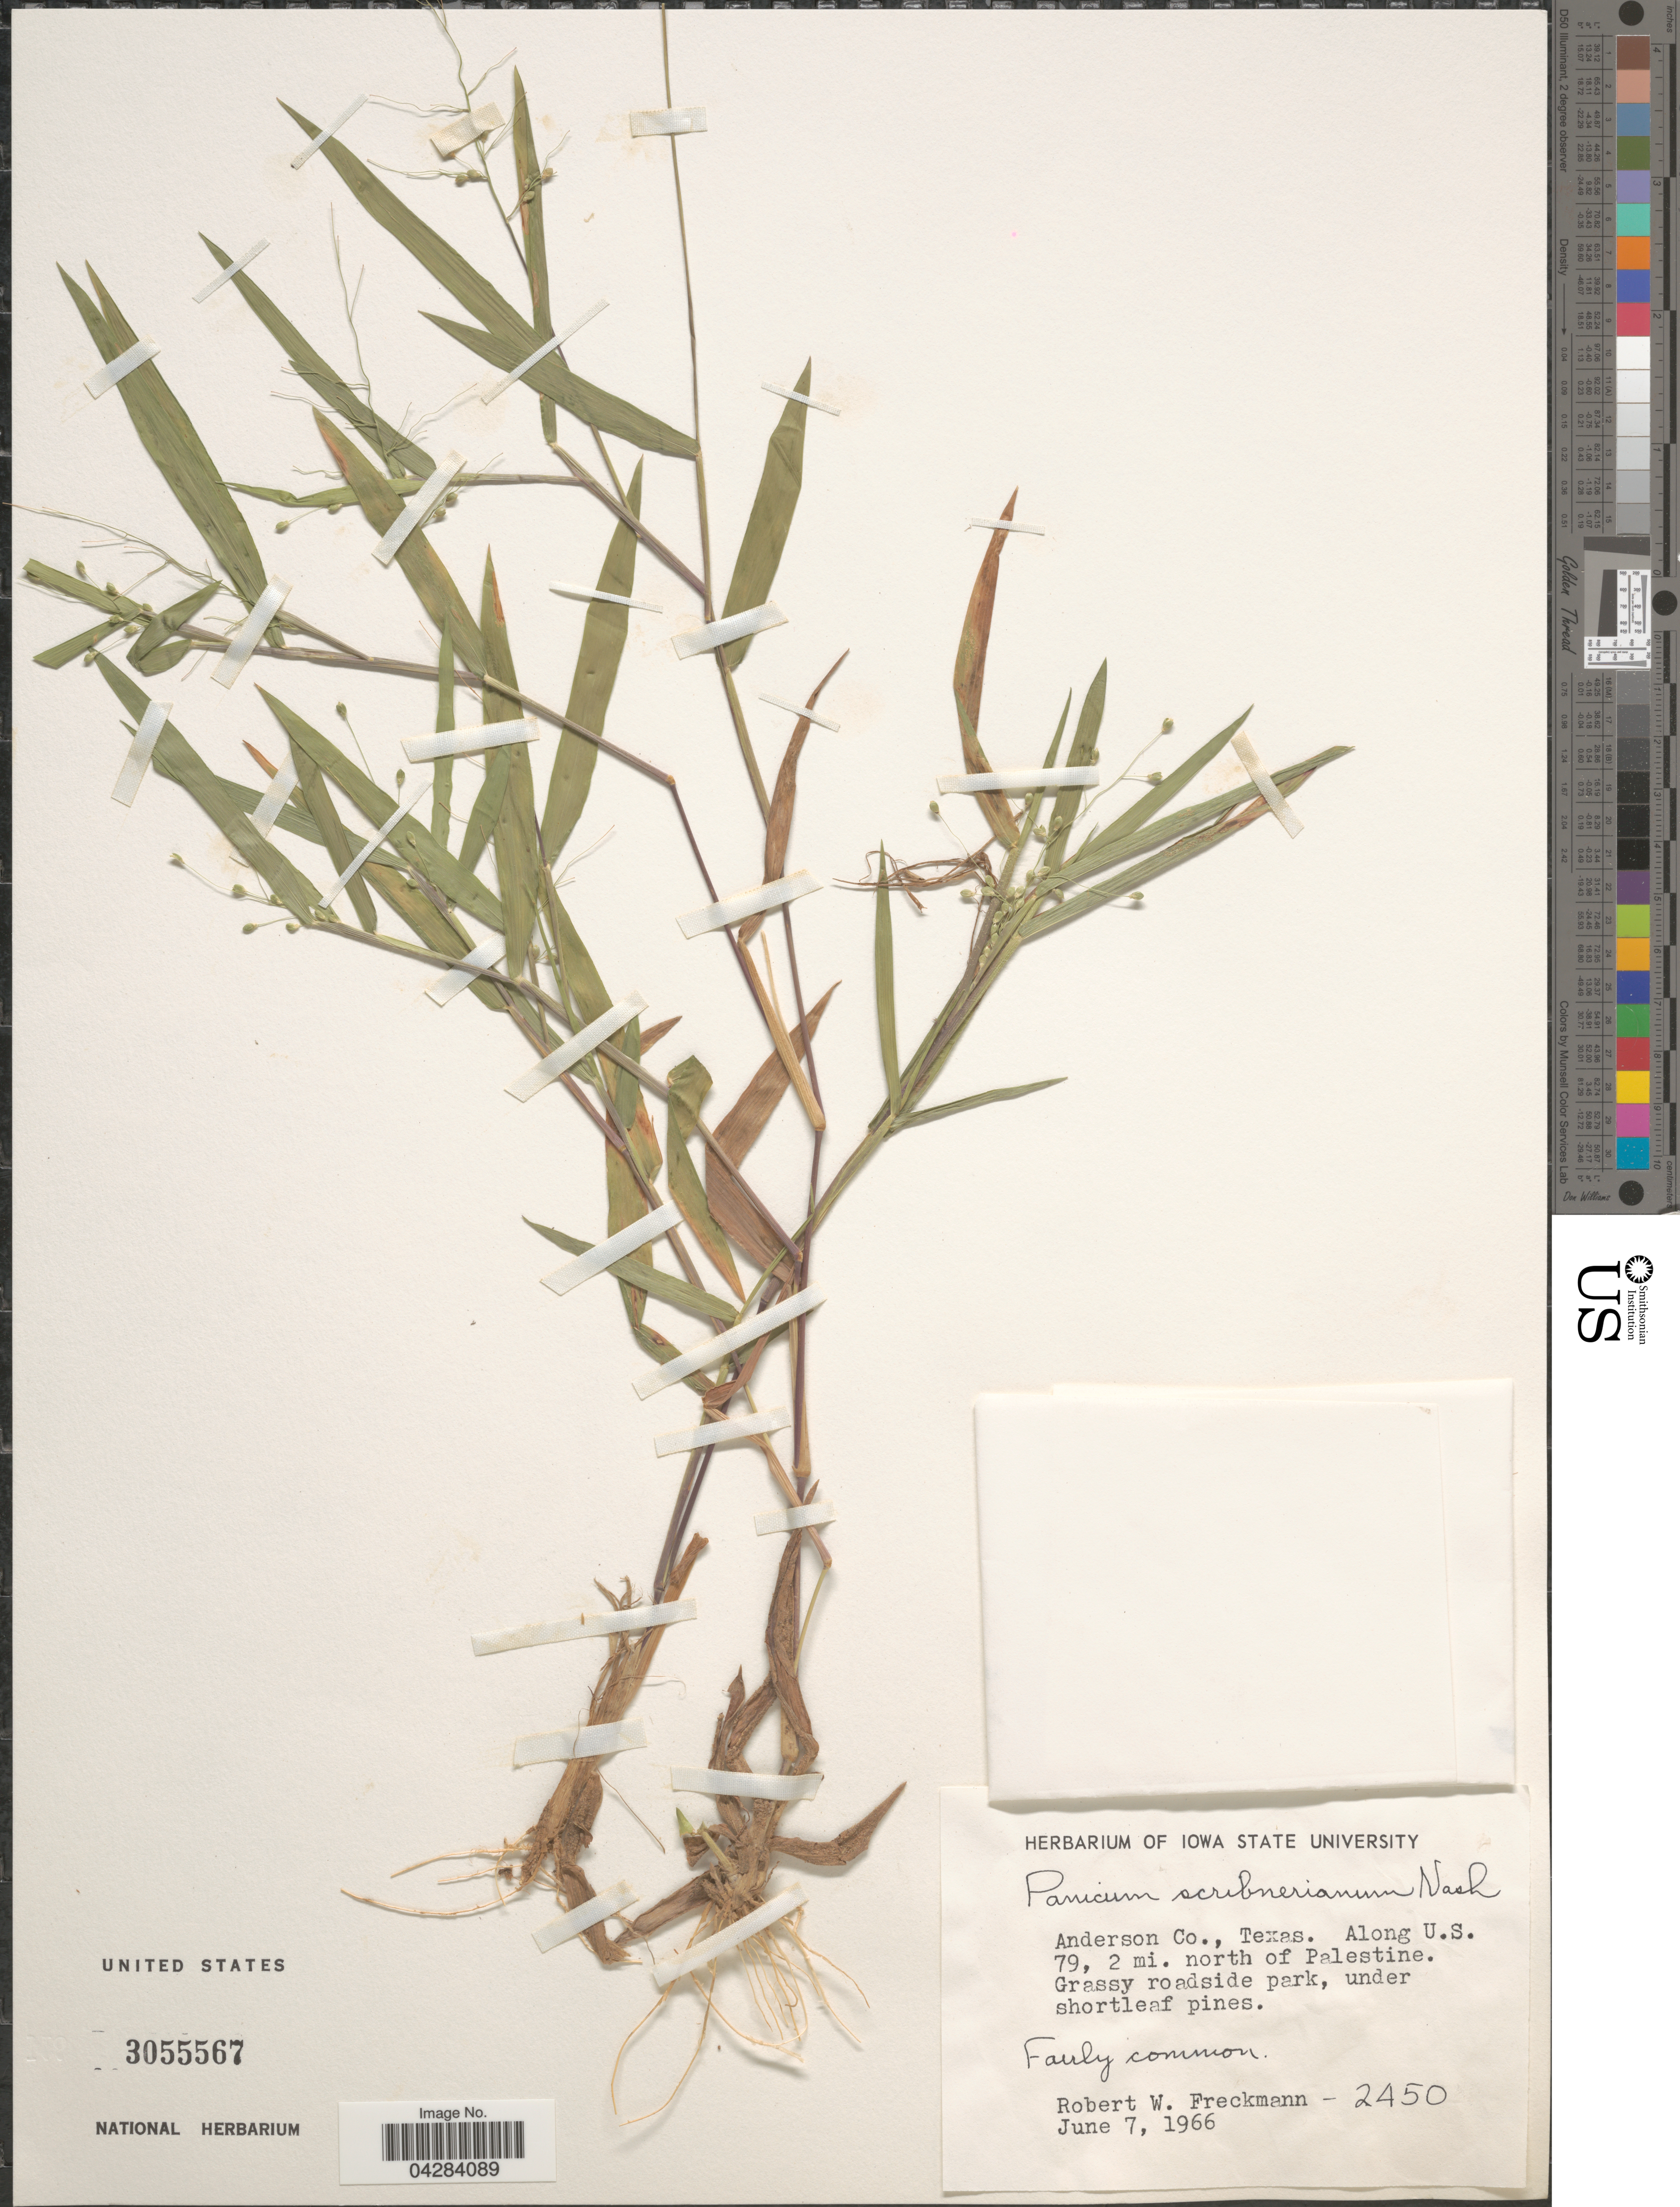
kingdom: Plantae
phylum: Tracheophyta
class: Liliopsida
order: Poales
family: Poaceae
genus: Dichanthelium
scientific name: Dichanthelium oligosanthes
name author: (Schult.) Gould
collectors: R. Freckmann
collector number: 2450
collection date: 1966-06-07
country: United States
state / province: Texas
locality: Anderson Co. Along U.S. 79, 2 mi. north of Palestine.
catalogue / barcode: US 3055567